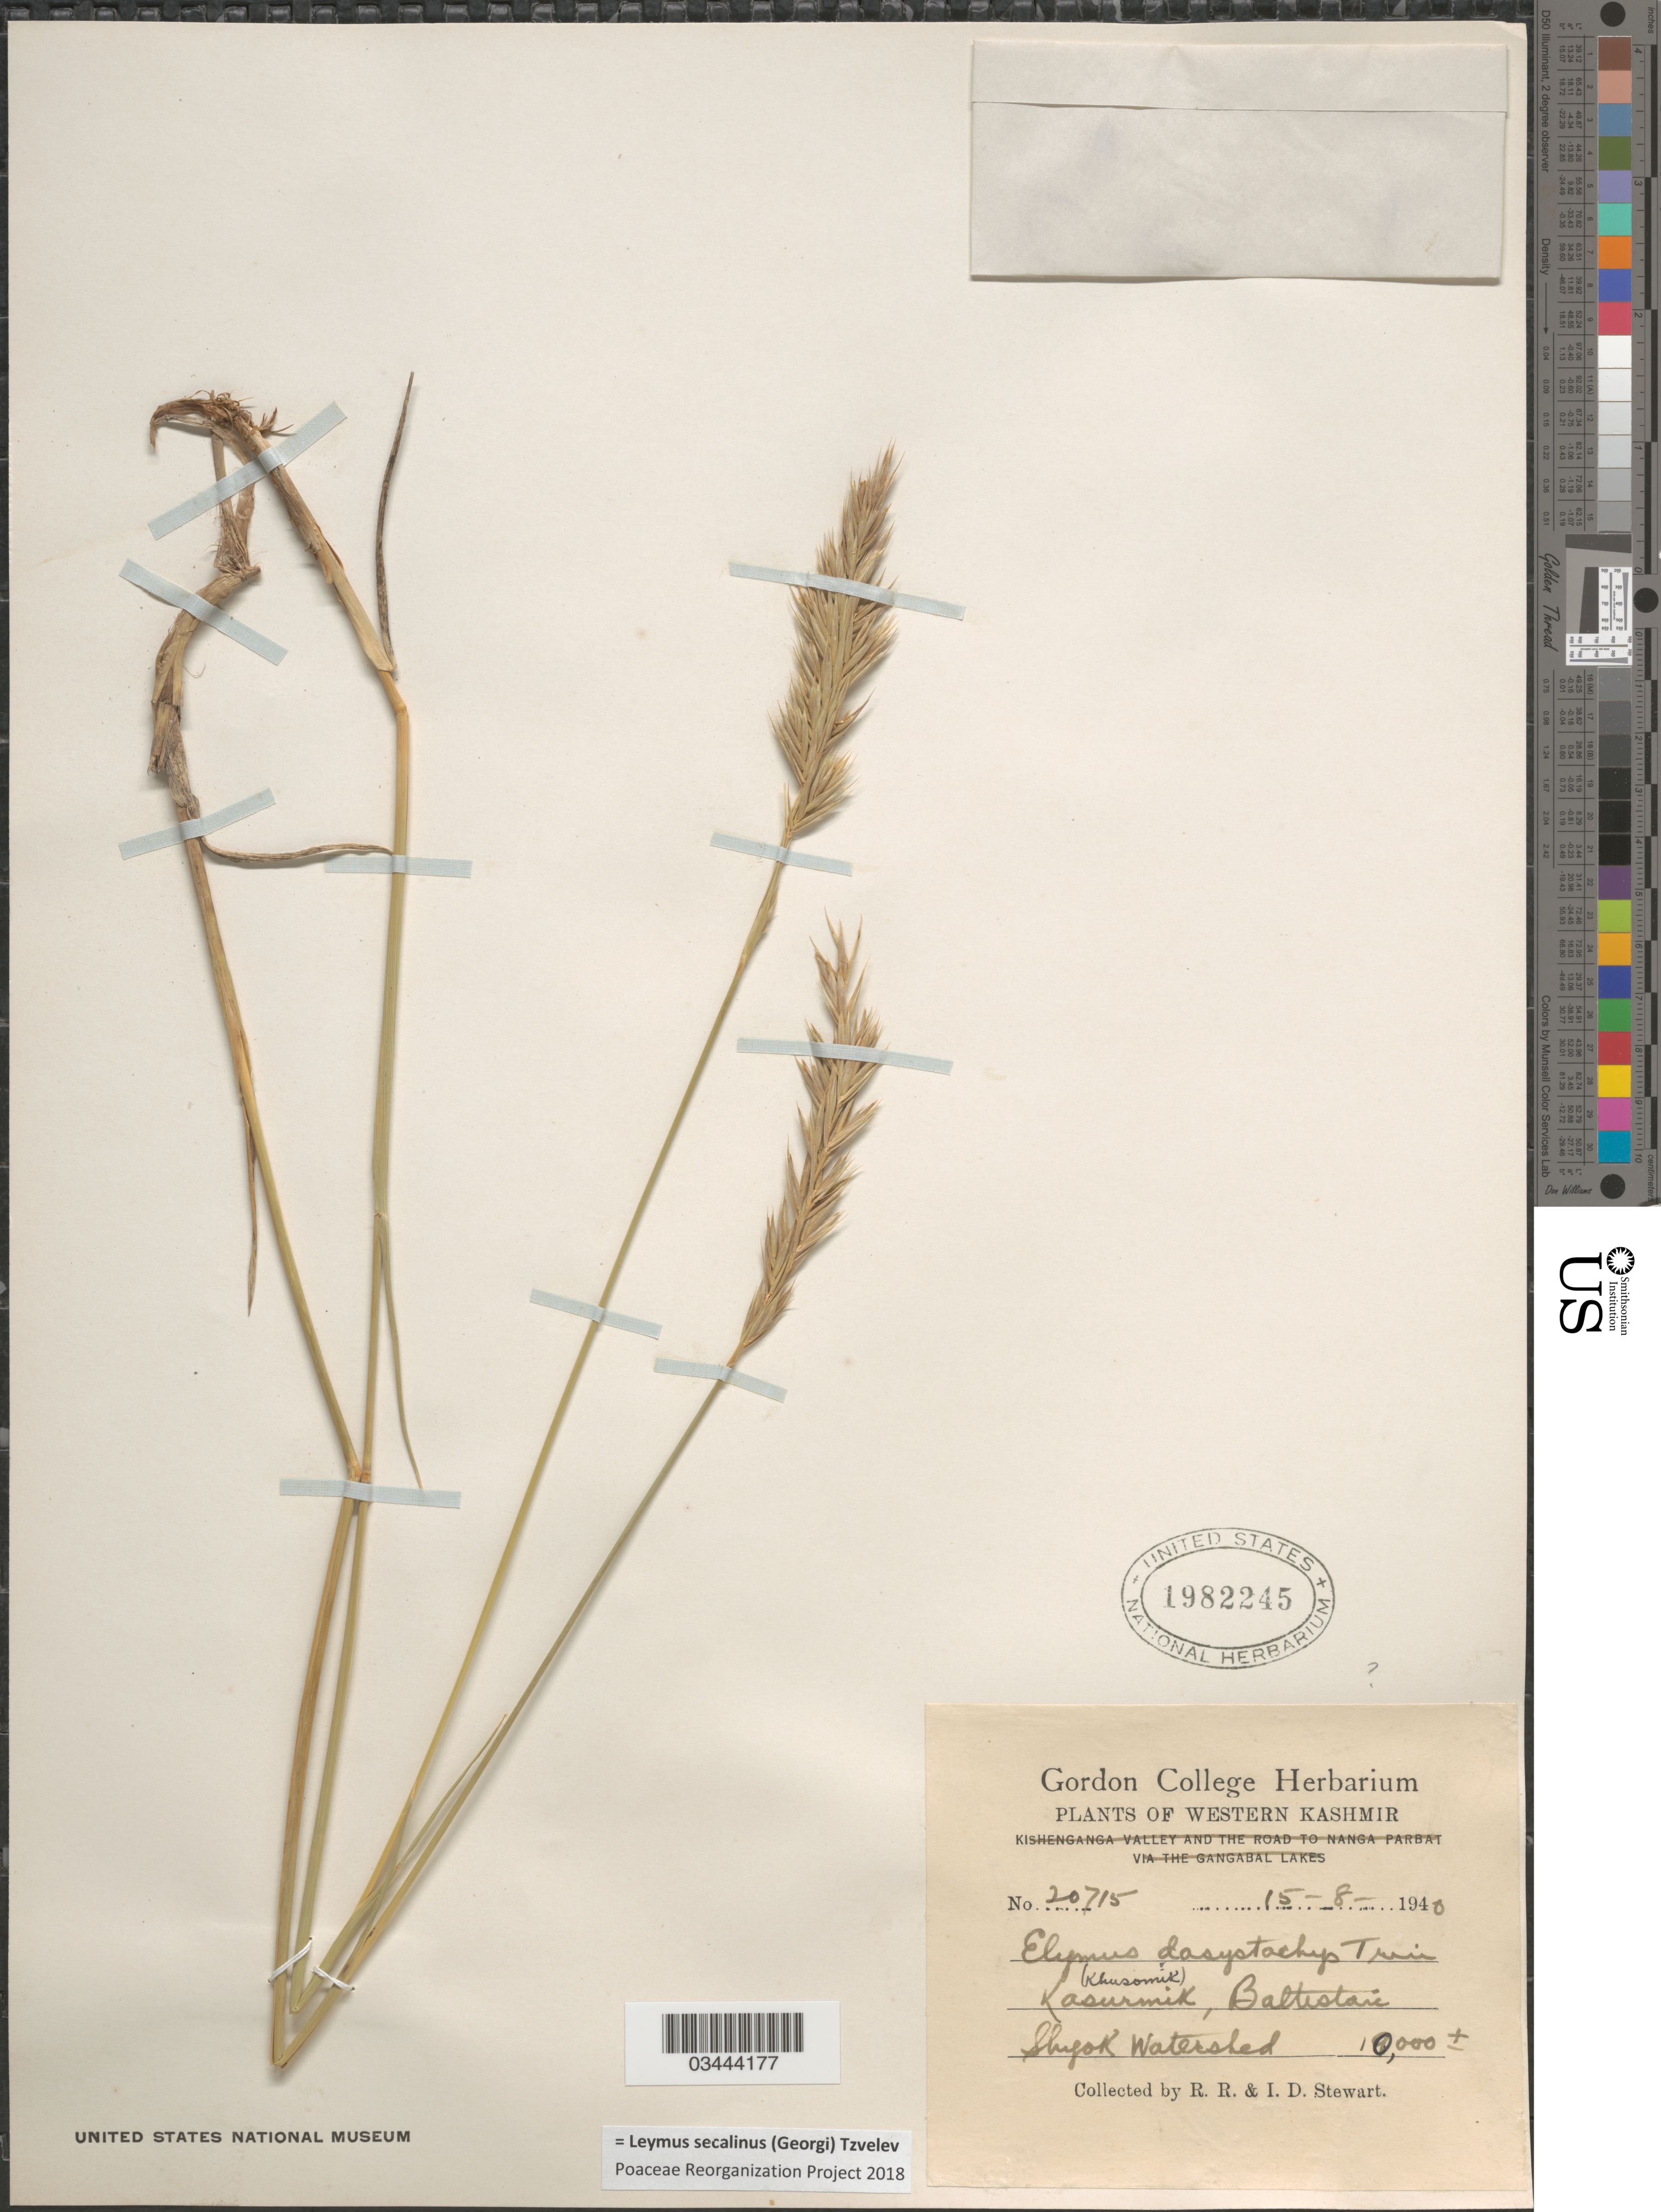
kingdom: Plantae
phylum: Tracheophyta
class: Liliopsida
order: Poales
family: Poaceae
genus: Leymus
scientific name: Leymus secalinus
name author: (Georgi) Tzvelev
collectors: R. Stewart & I. Stewart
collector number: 20715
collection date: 1940-08-15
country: Pakistan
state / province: Gilgit-Baltistan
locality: Kasurmik (Khusomik), Baltestan, Shyok Watershed. Western Kashmir.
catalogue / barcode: US 1982245